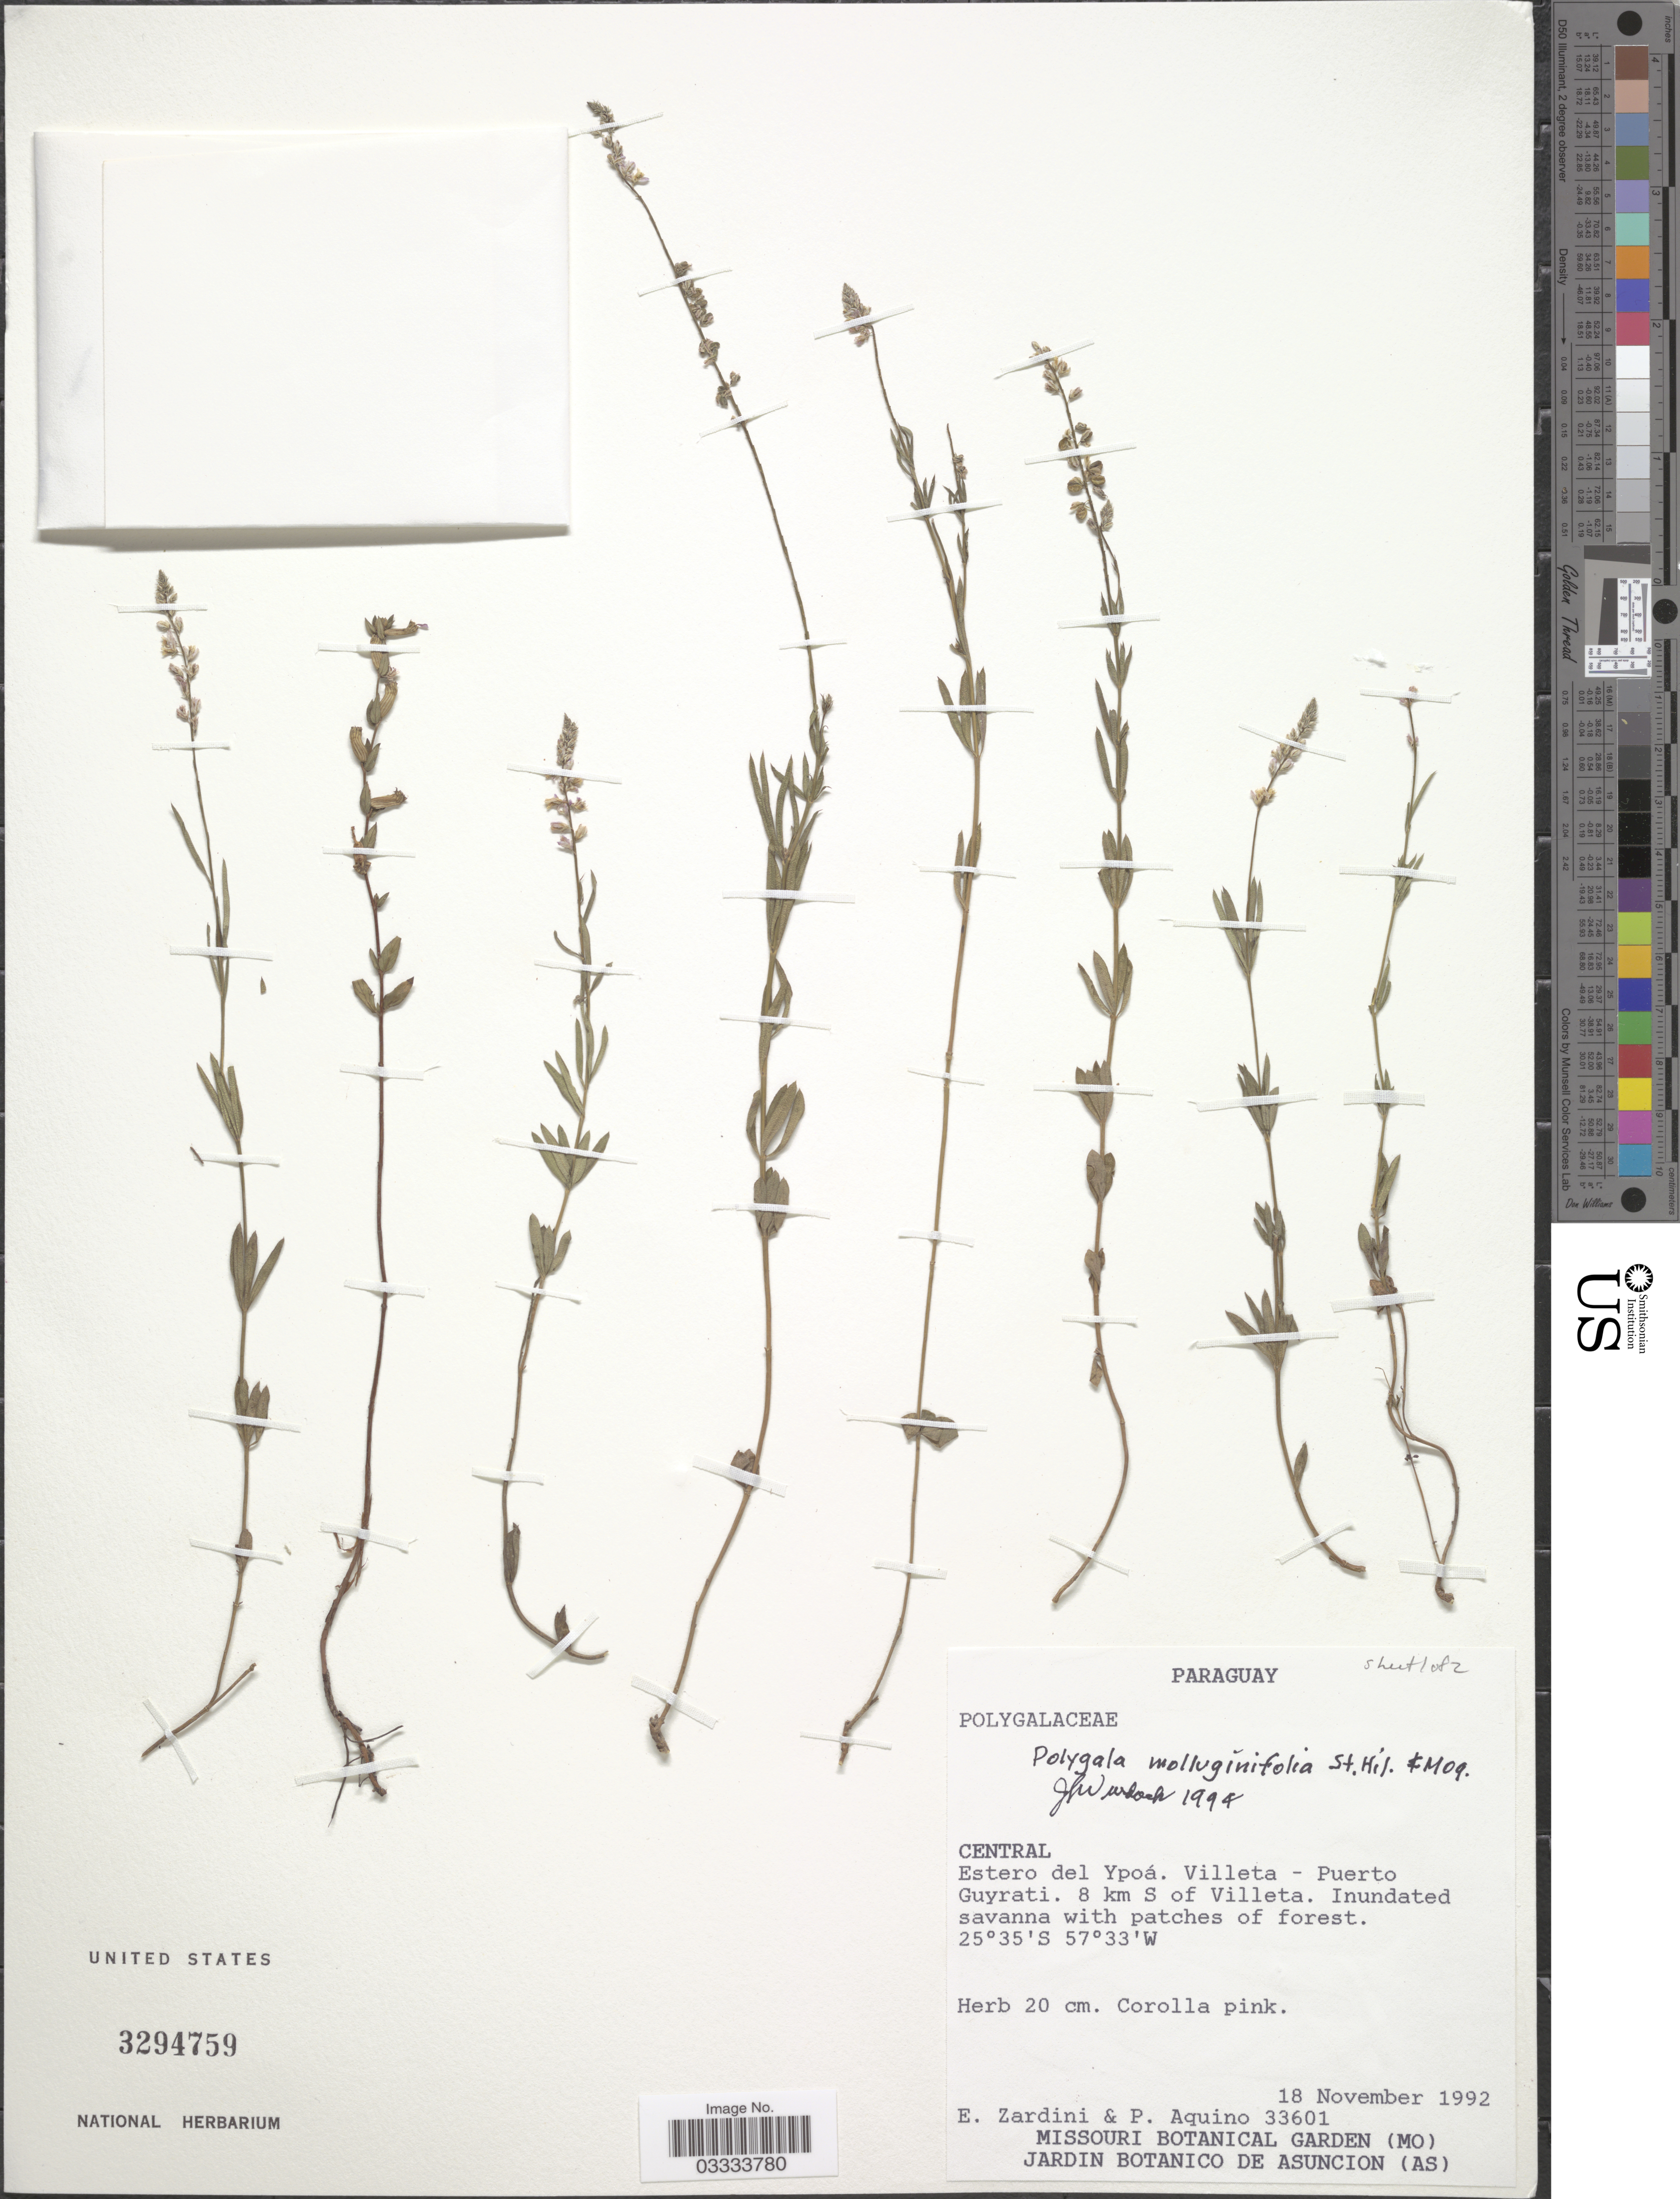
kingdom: Plantae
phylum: Tracheophyta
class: Magnoliopsida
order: Fabales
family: Polygalaceae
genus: Polygala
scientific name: Polygala molluginifolia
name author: A. St.-Hil. & Moq.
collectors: E. Zardini & P. Aquino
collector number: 33601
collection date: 1992-11-18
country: Paraguay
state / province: Central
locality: Estero del Ypoá. Villeta - Puerto Guyrati. 8 km S of Villeta.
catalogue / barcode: US 3294759